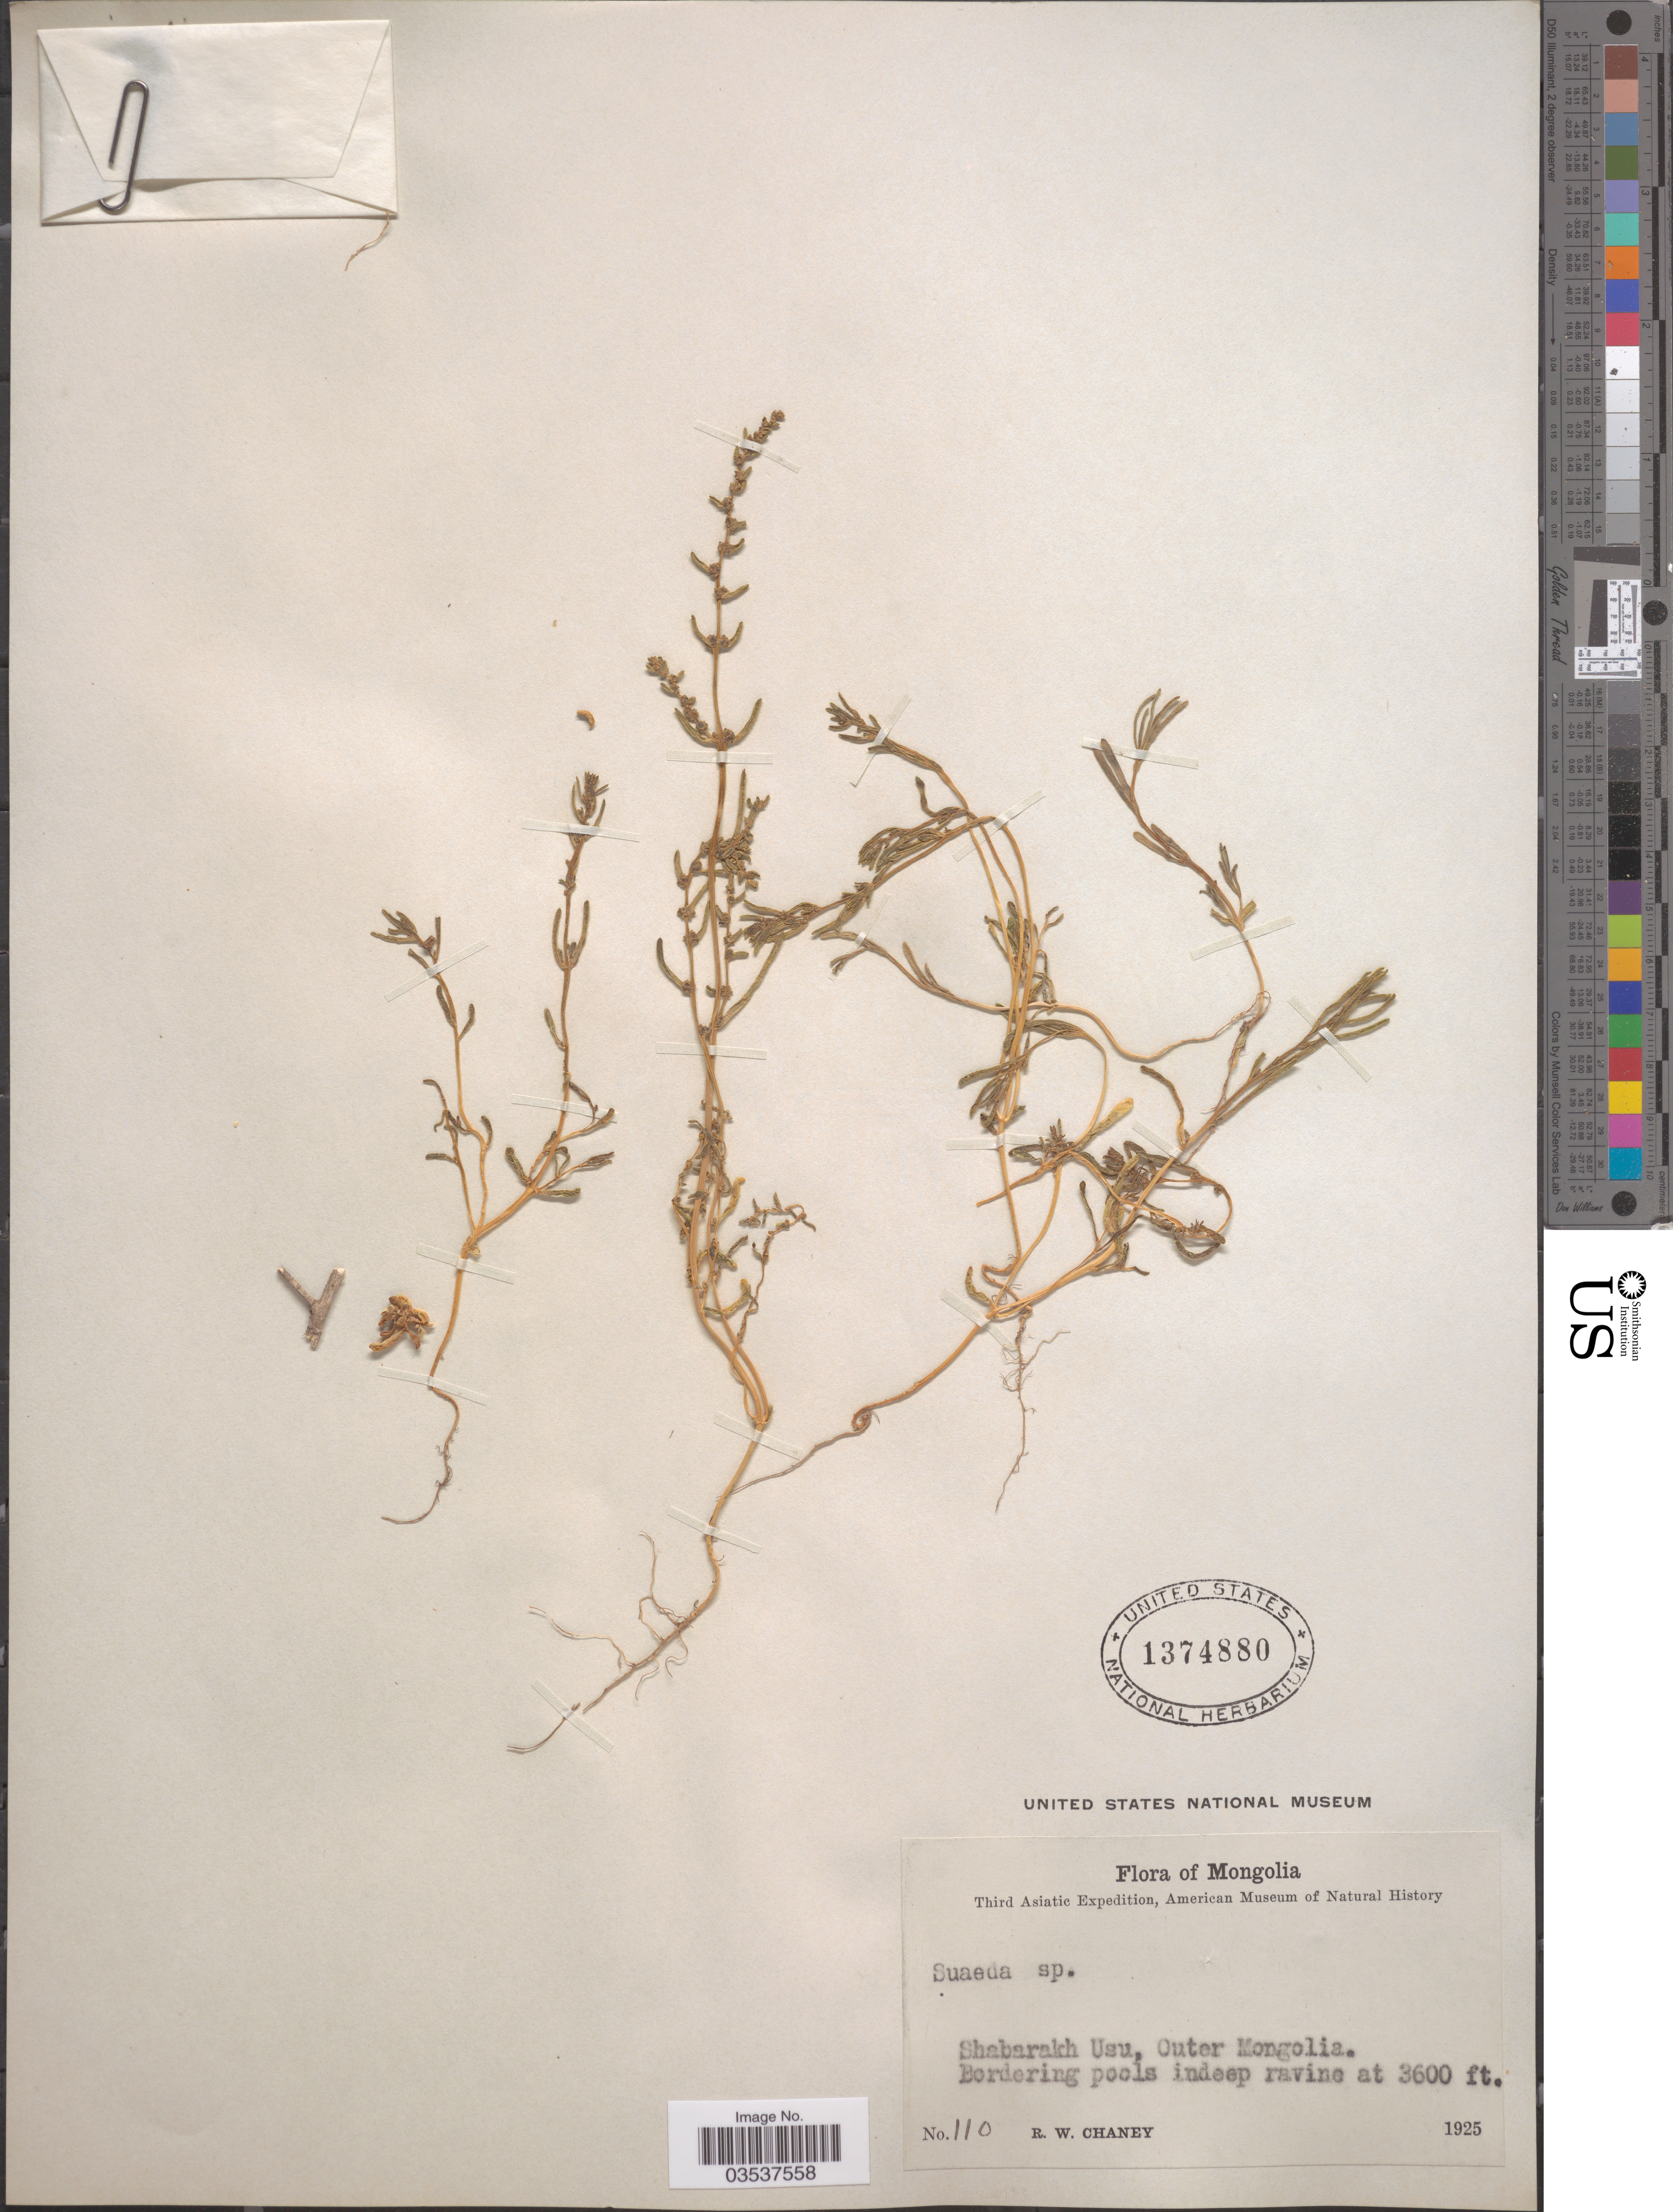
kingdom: Plantae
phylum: Tracheophyta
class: Magnoliopsida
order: Caryophyllales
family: Amaranthaceae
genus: Suaeda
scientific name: Suaeda sp.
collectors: R. Chaney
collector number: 110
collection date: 1925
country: Mongolia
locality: Shabarakh Usu, Outer Mongolia.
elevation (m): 1097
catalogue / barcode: US 1374880